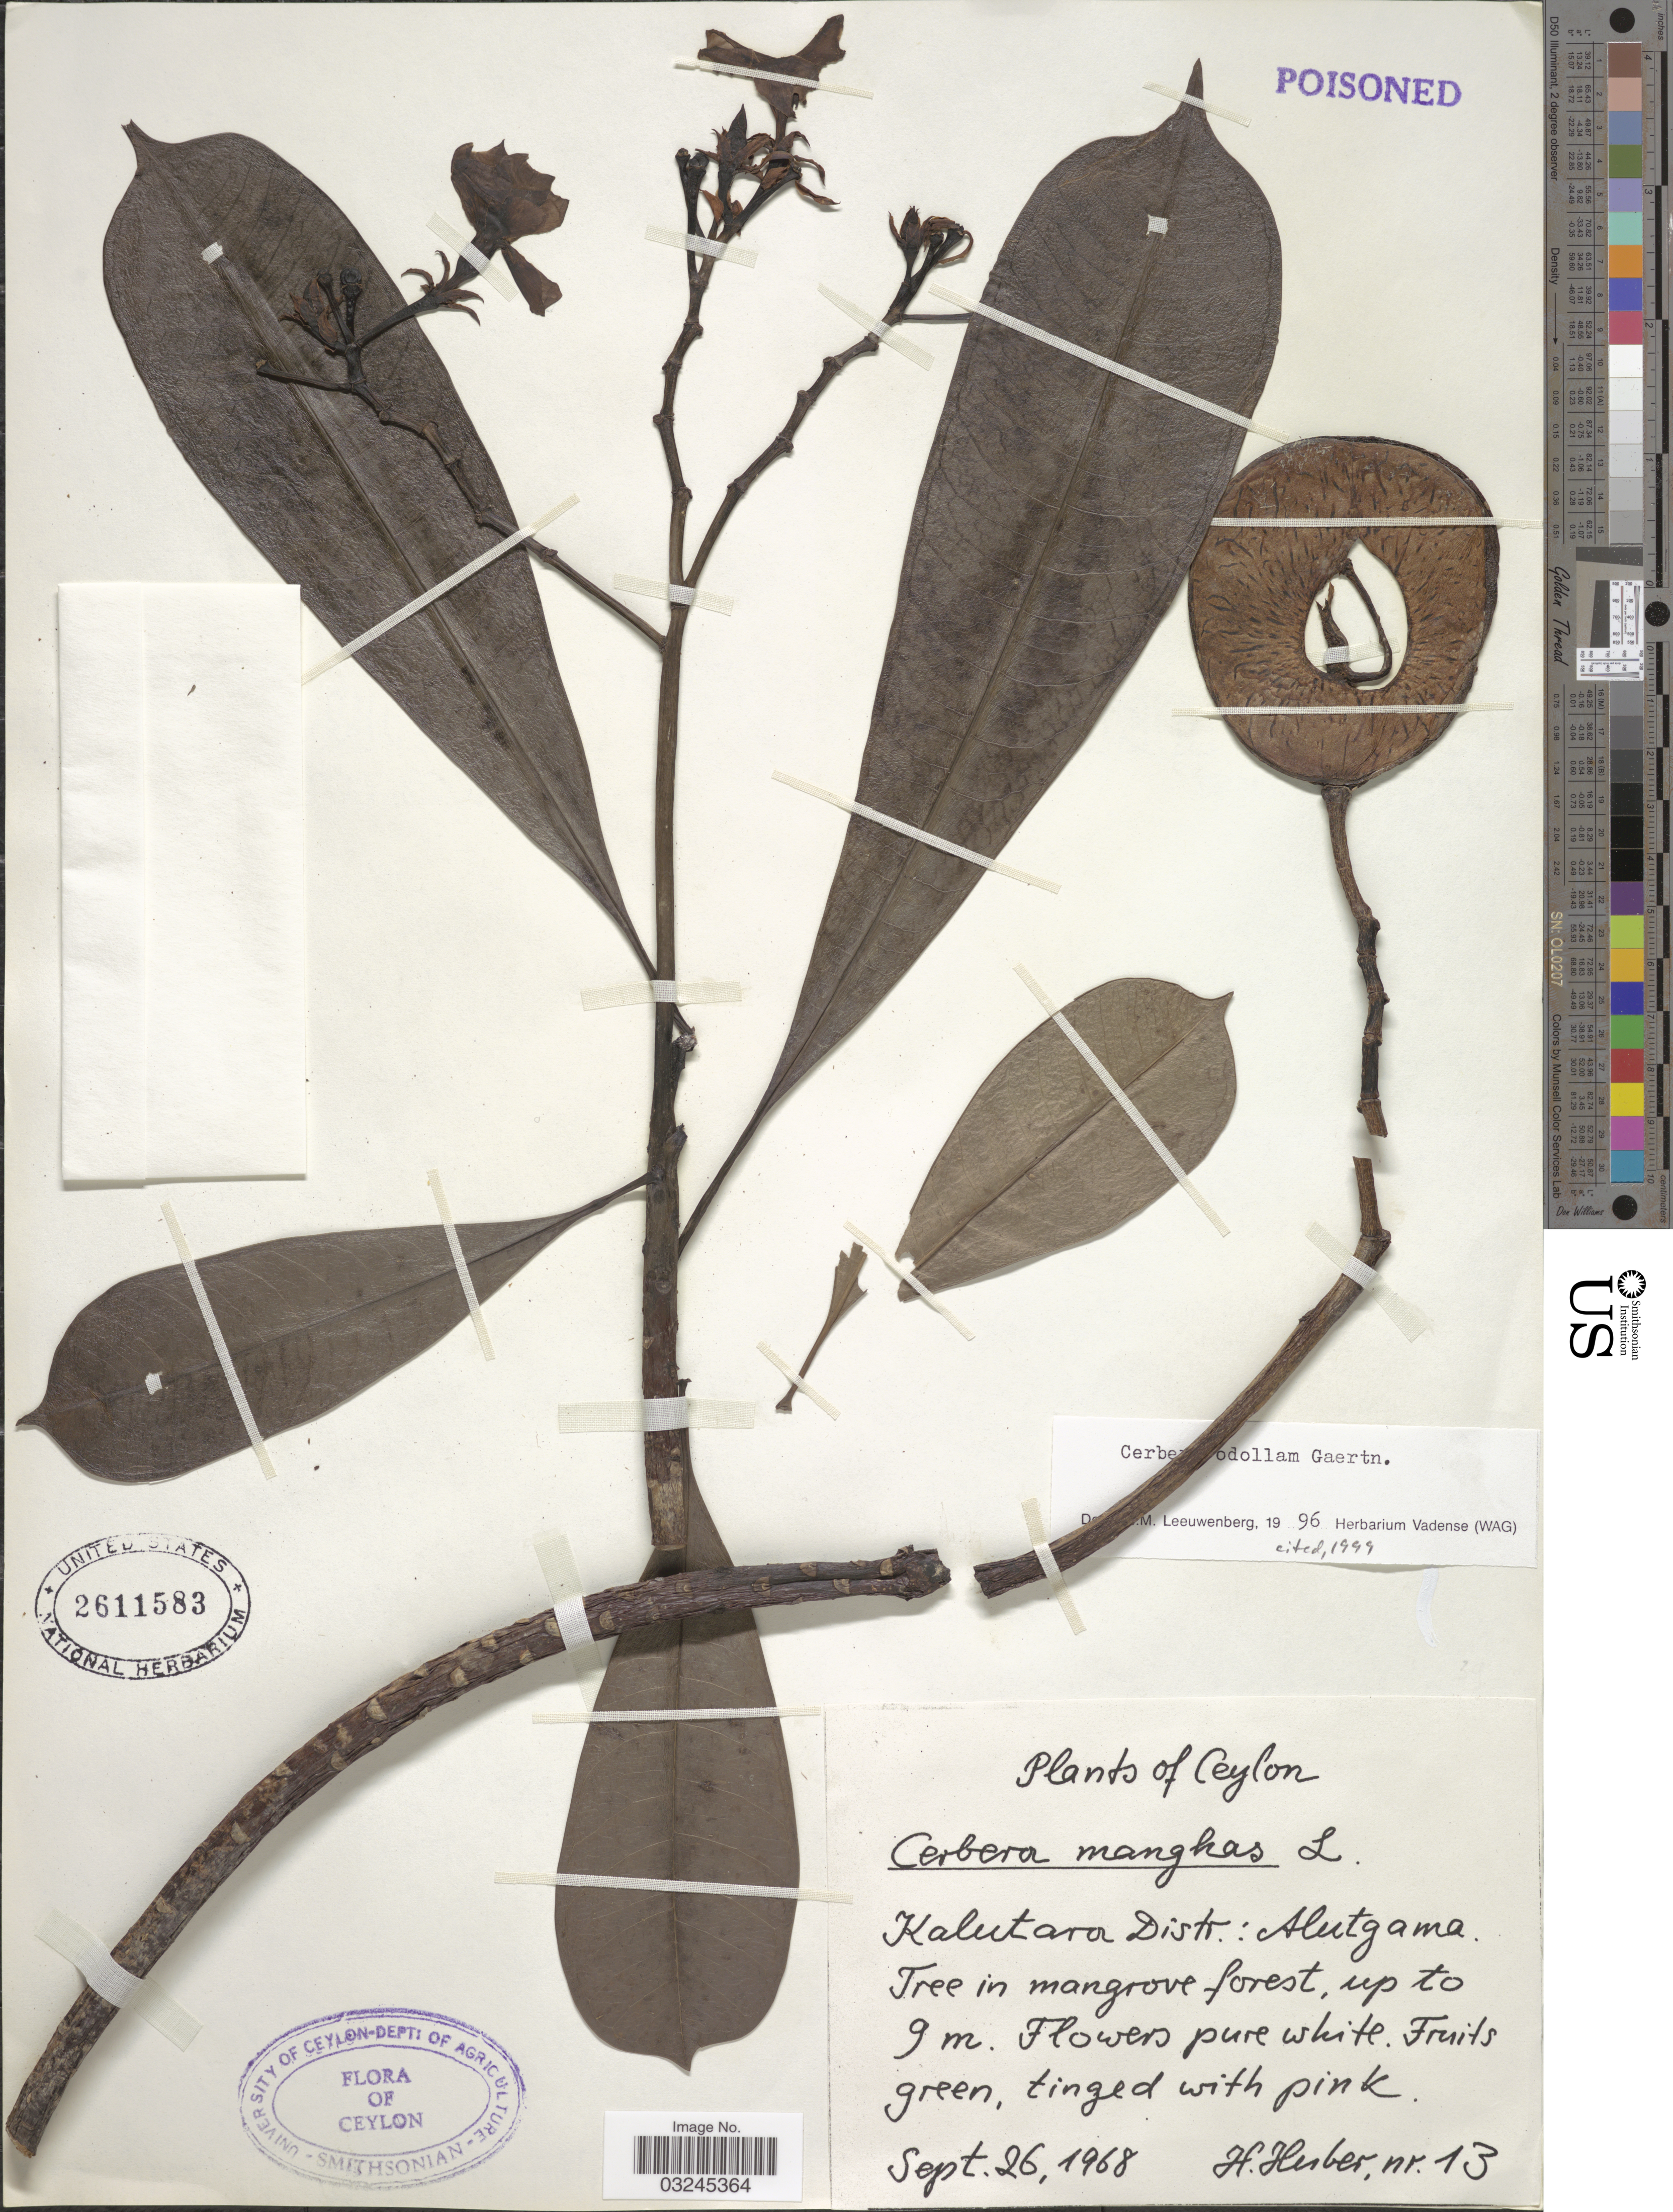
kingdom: Plantae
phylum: Tracheophyta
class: Magnoliopsida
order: Gentianales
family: Apocynaceae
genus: Cerbera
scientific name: Cerbera odollam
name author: Gaertn.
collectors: H. Huber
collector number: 13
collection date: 1968-09-26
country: Sri Lanka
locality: Ceylon. Kalutara Distr.: Alutgama.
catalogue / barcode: US 2611583